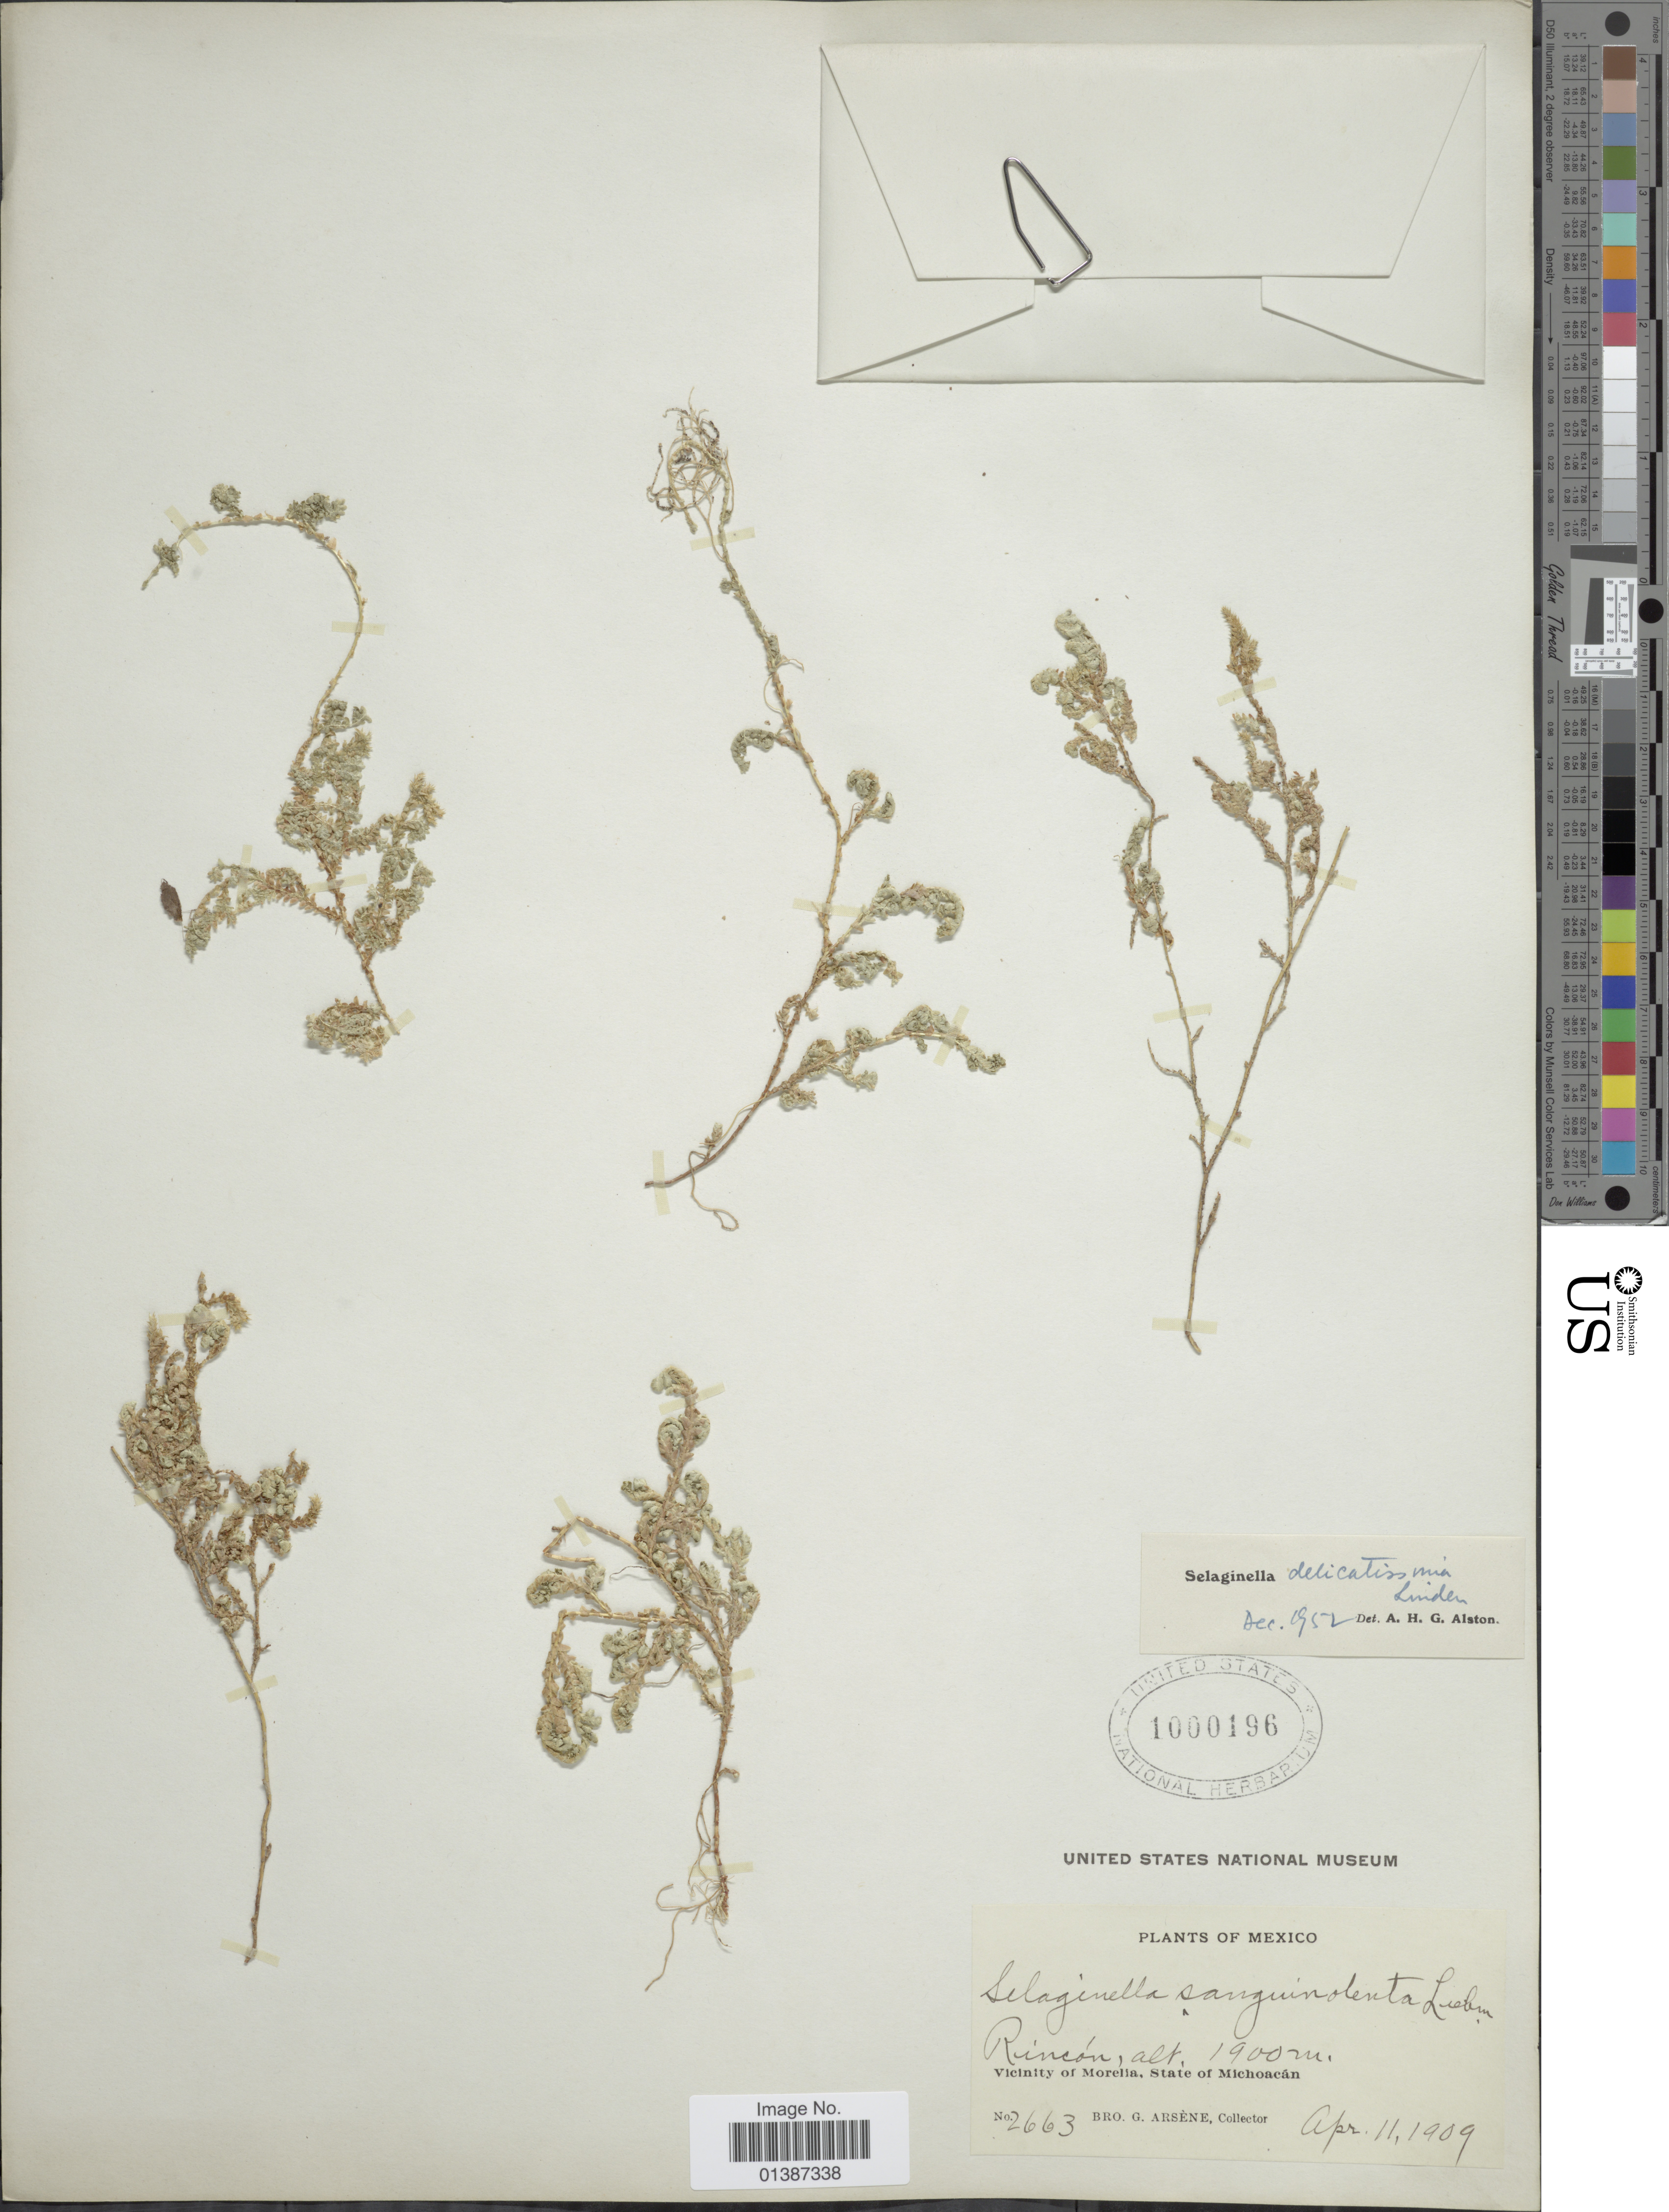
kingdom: Plantae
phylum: Tracheophyta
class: Lycopodiopsida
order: Selaginellales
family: Selaginellaceae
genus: Selaginella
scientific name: Selaginella delicatissima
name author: Linden ex A. Braun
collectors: Bro. G. Arsène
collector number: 2663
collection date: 1909-04-11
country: Mexico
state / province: Michoacán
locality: Rincón, Vicinity of Morelia, State of Michoacán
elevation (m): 1900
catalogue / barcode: US 1000196